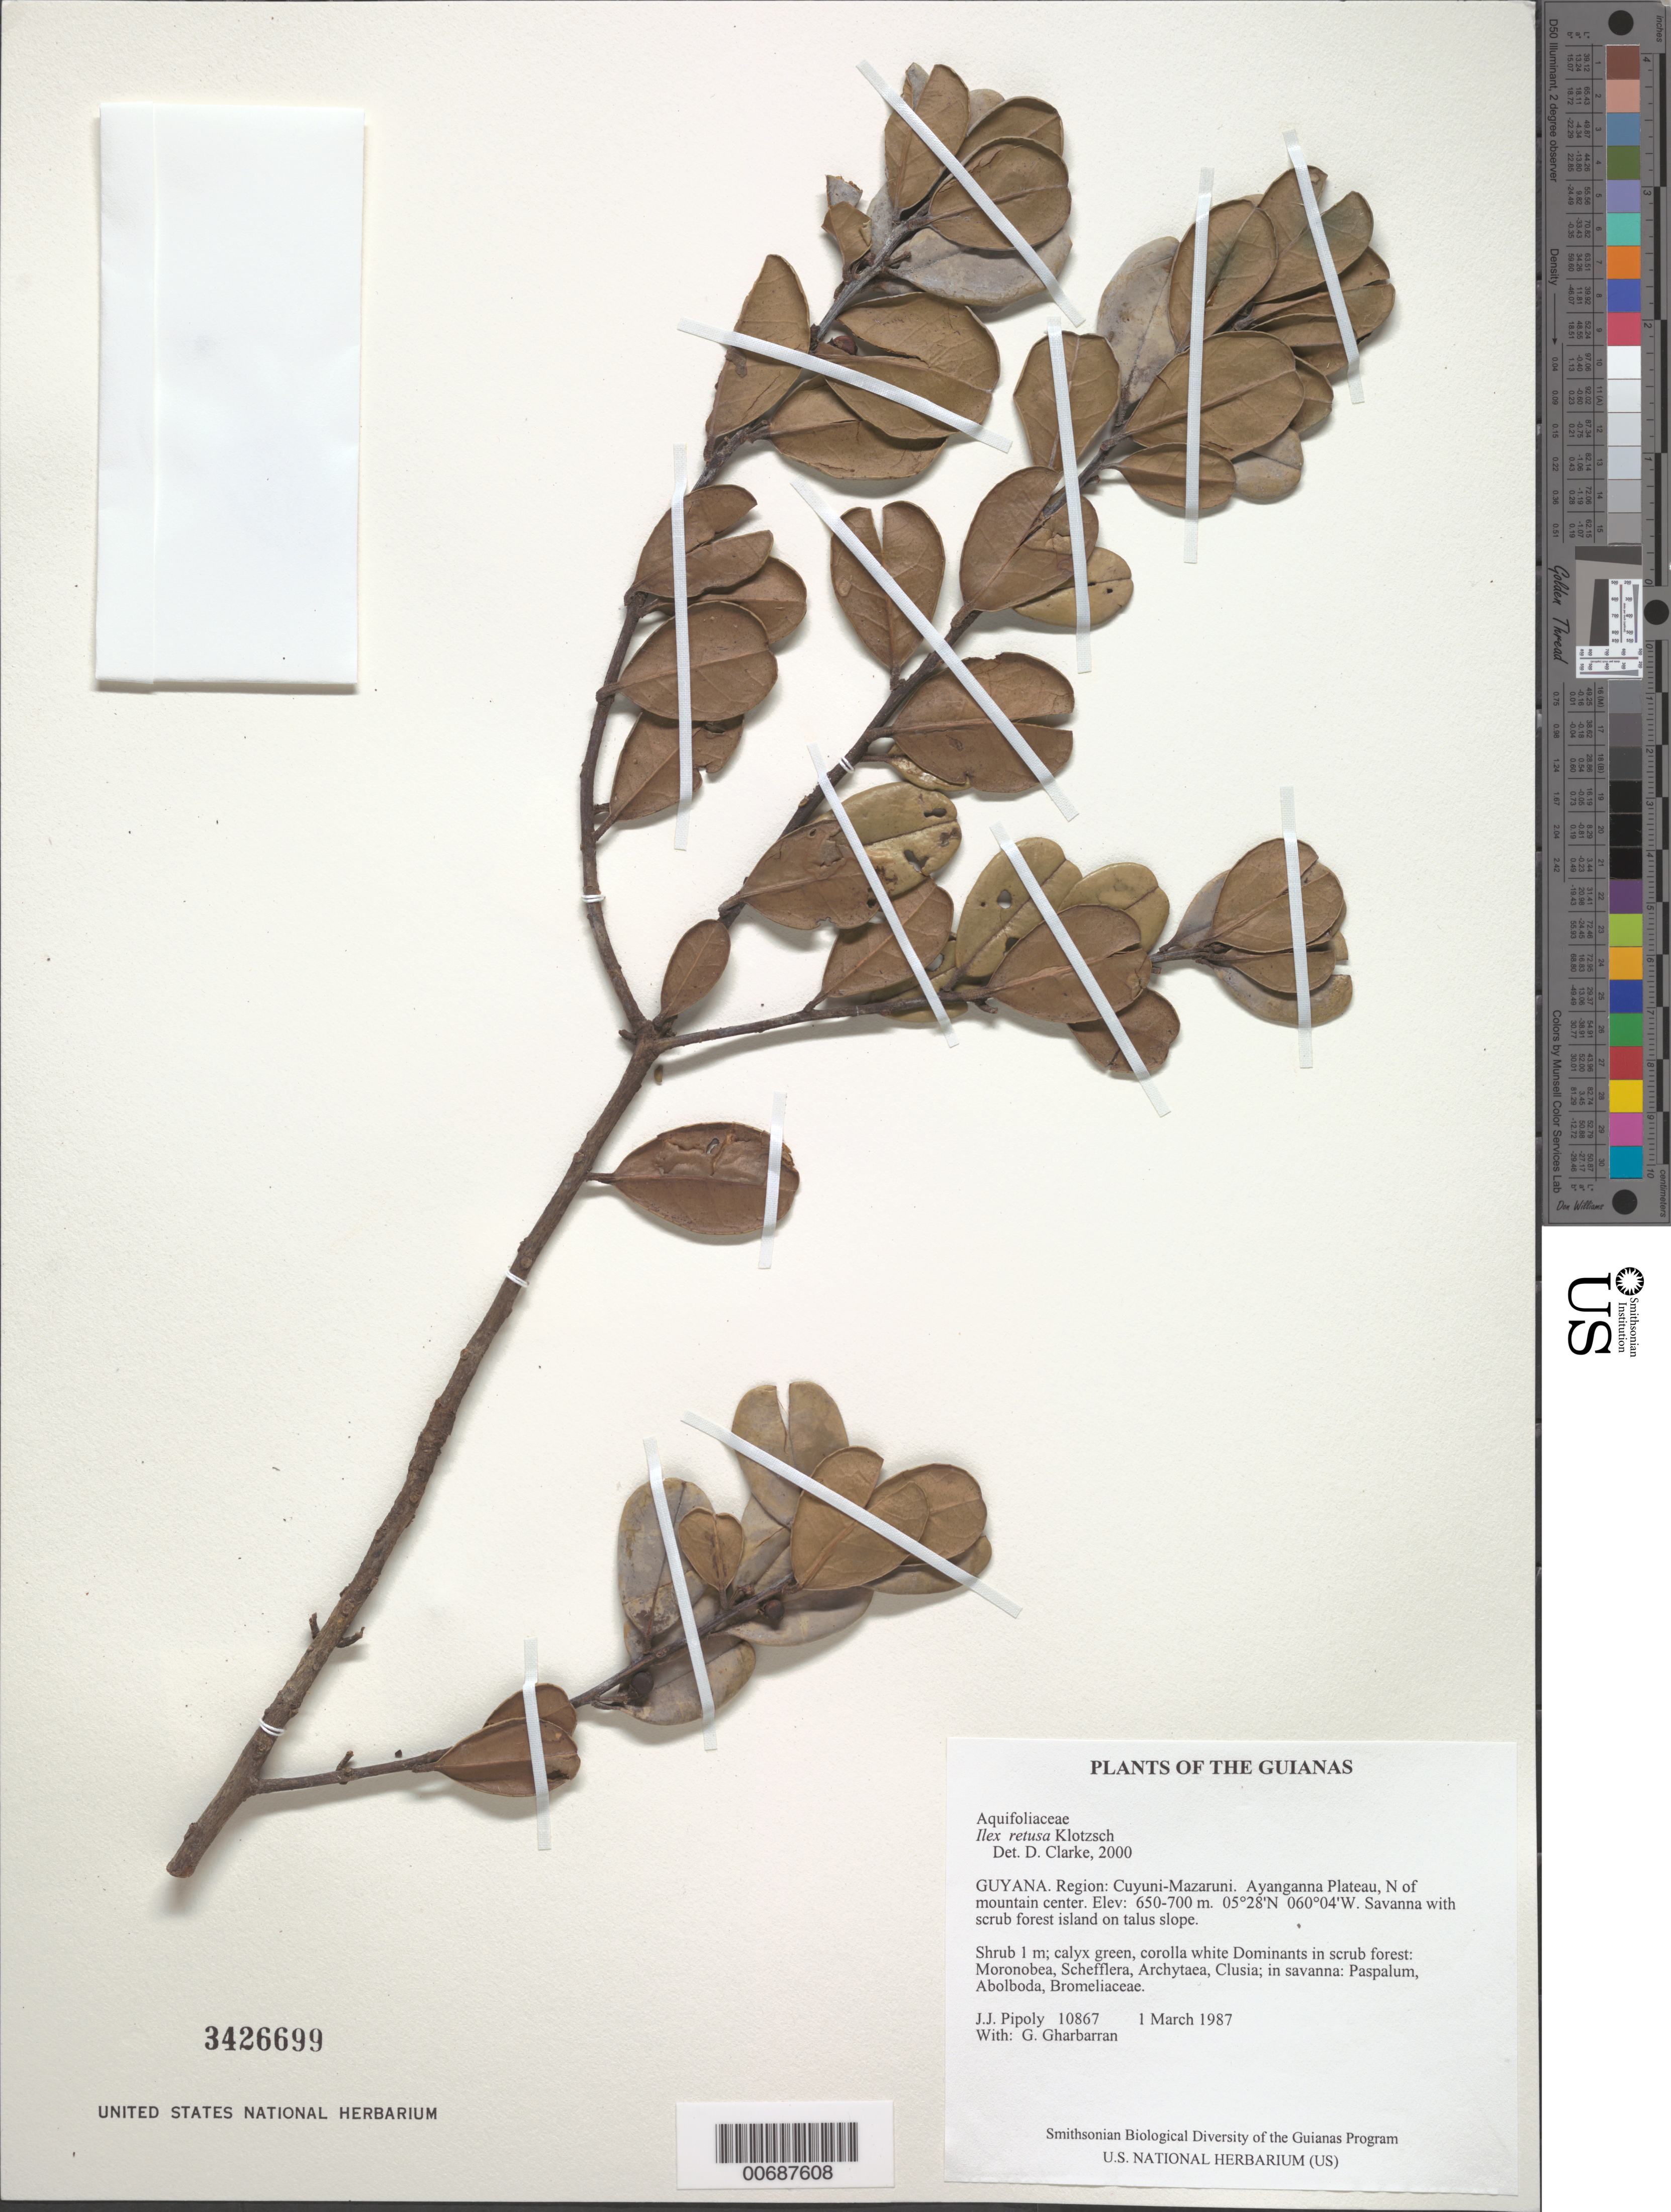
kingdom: Plantae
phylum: Tracheophyta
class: Magnoliopsida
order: Aquifoliales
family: Aquifoliaceae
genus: Ilex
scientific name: Ilex retusa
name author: Klotzsch ex Reissek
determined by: Barriera, Gabrielle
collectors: J. J. Pipoly & G. Gharbarran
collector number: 10867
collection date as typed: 1 March 1987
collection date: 1987-03-01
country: Guyana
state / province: Cuyuni-Mazaruni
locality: Ayanganna Plateau, N of mountain center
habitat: Savanna with scrub forest island on talus slope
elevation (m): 650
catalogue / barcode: US 3426699